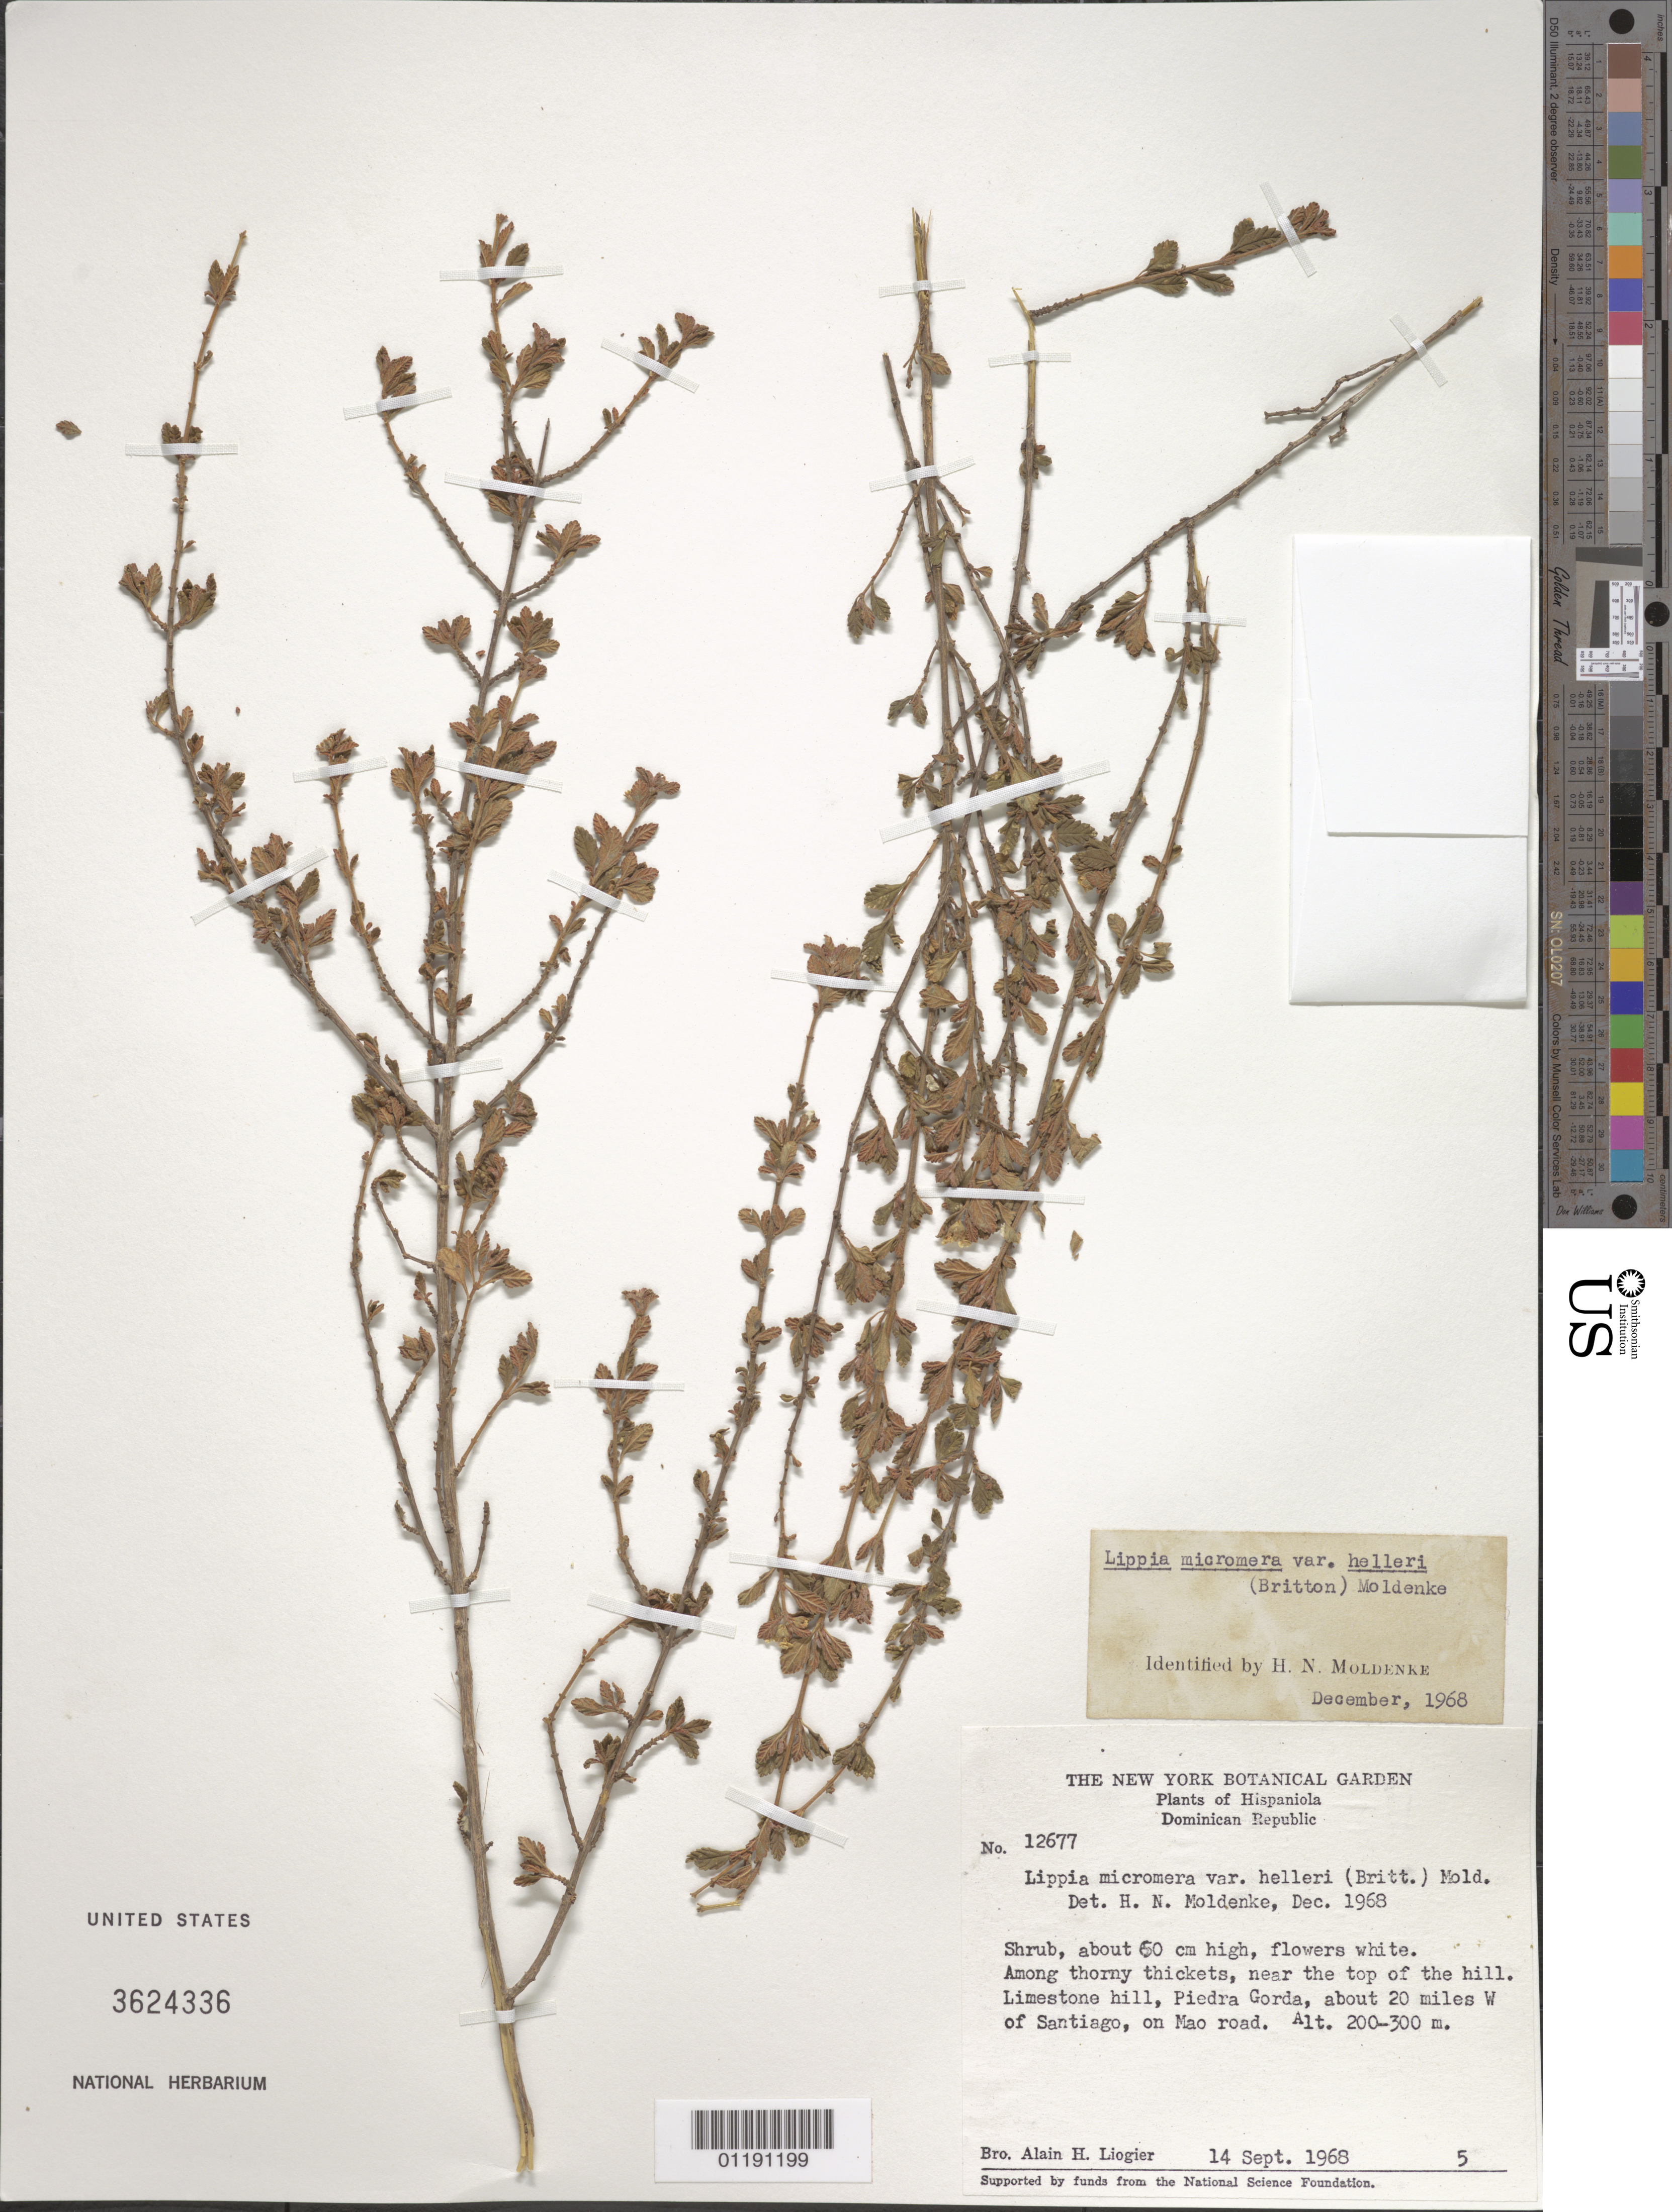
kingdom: Plantae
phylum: Tracheophyta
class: Magnoliopsida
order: Lamiales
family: Verbenaceae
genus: Lippia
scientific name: Lippia micromera var. tonsilis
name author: Moldenke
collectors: A. H. Liogier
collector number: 12677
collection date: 1968-09-14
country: Dominican Republic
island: Hispaniola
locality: Near the top of a limestone hill, Piedra Gorda, about 20 miles W of Santiago, on Mao road.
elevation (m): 200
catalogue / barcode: US 3624336